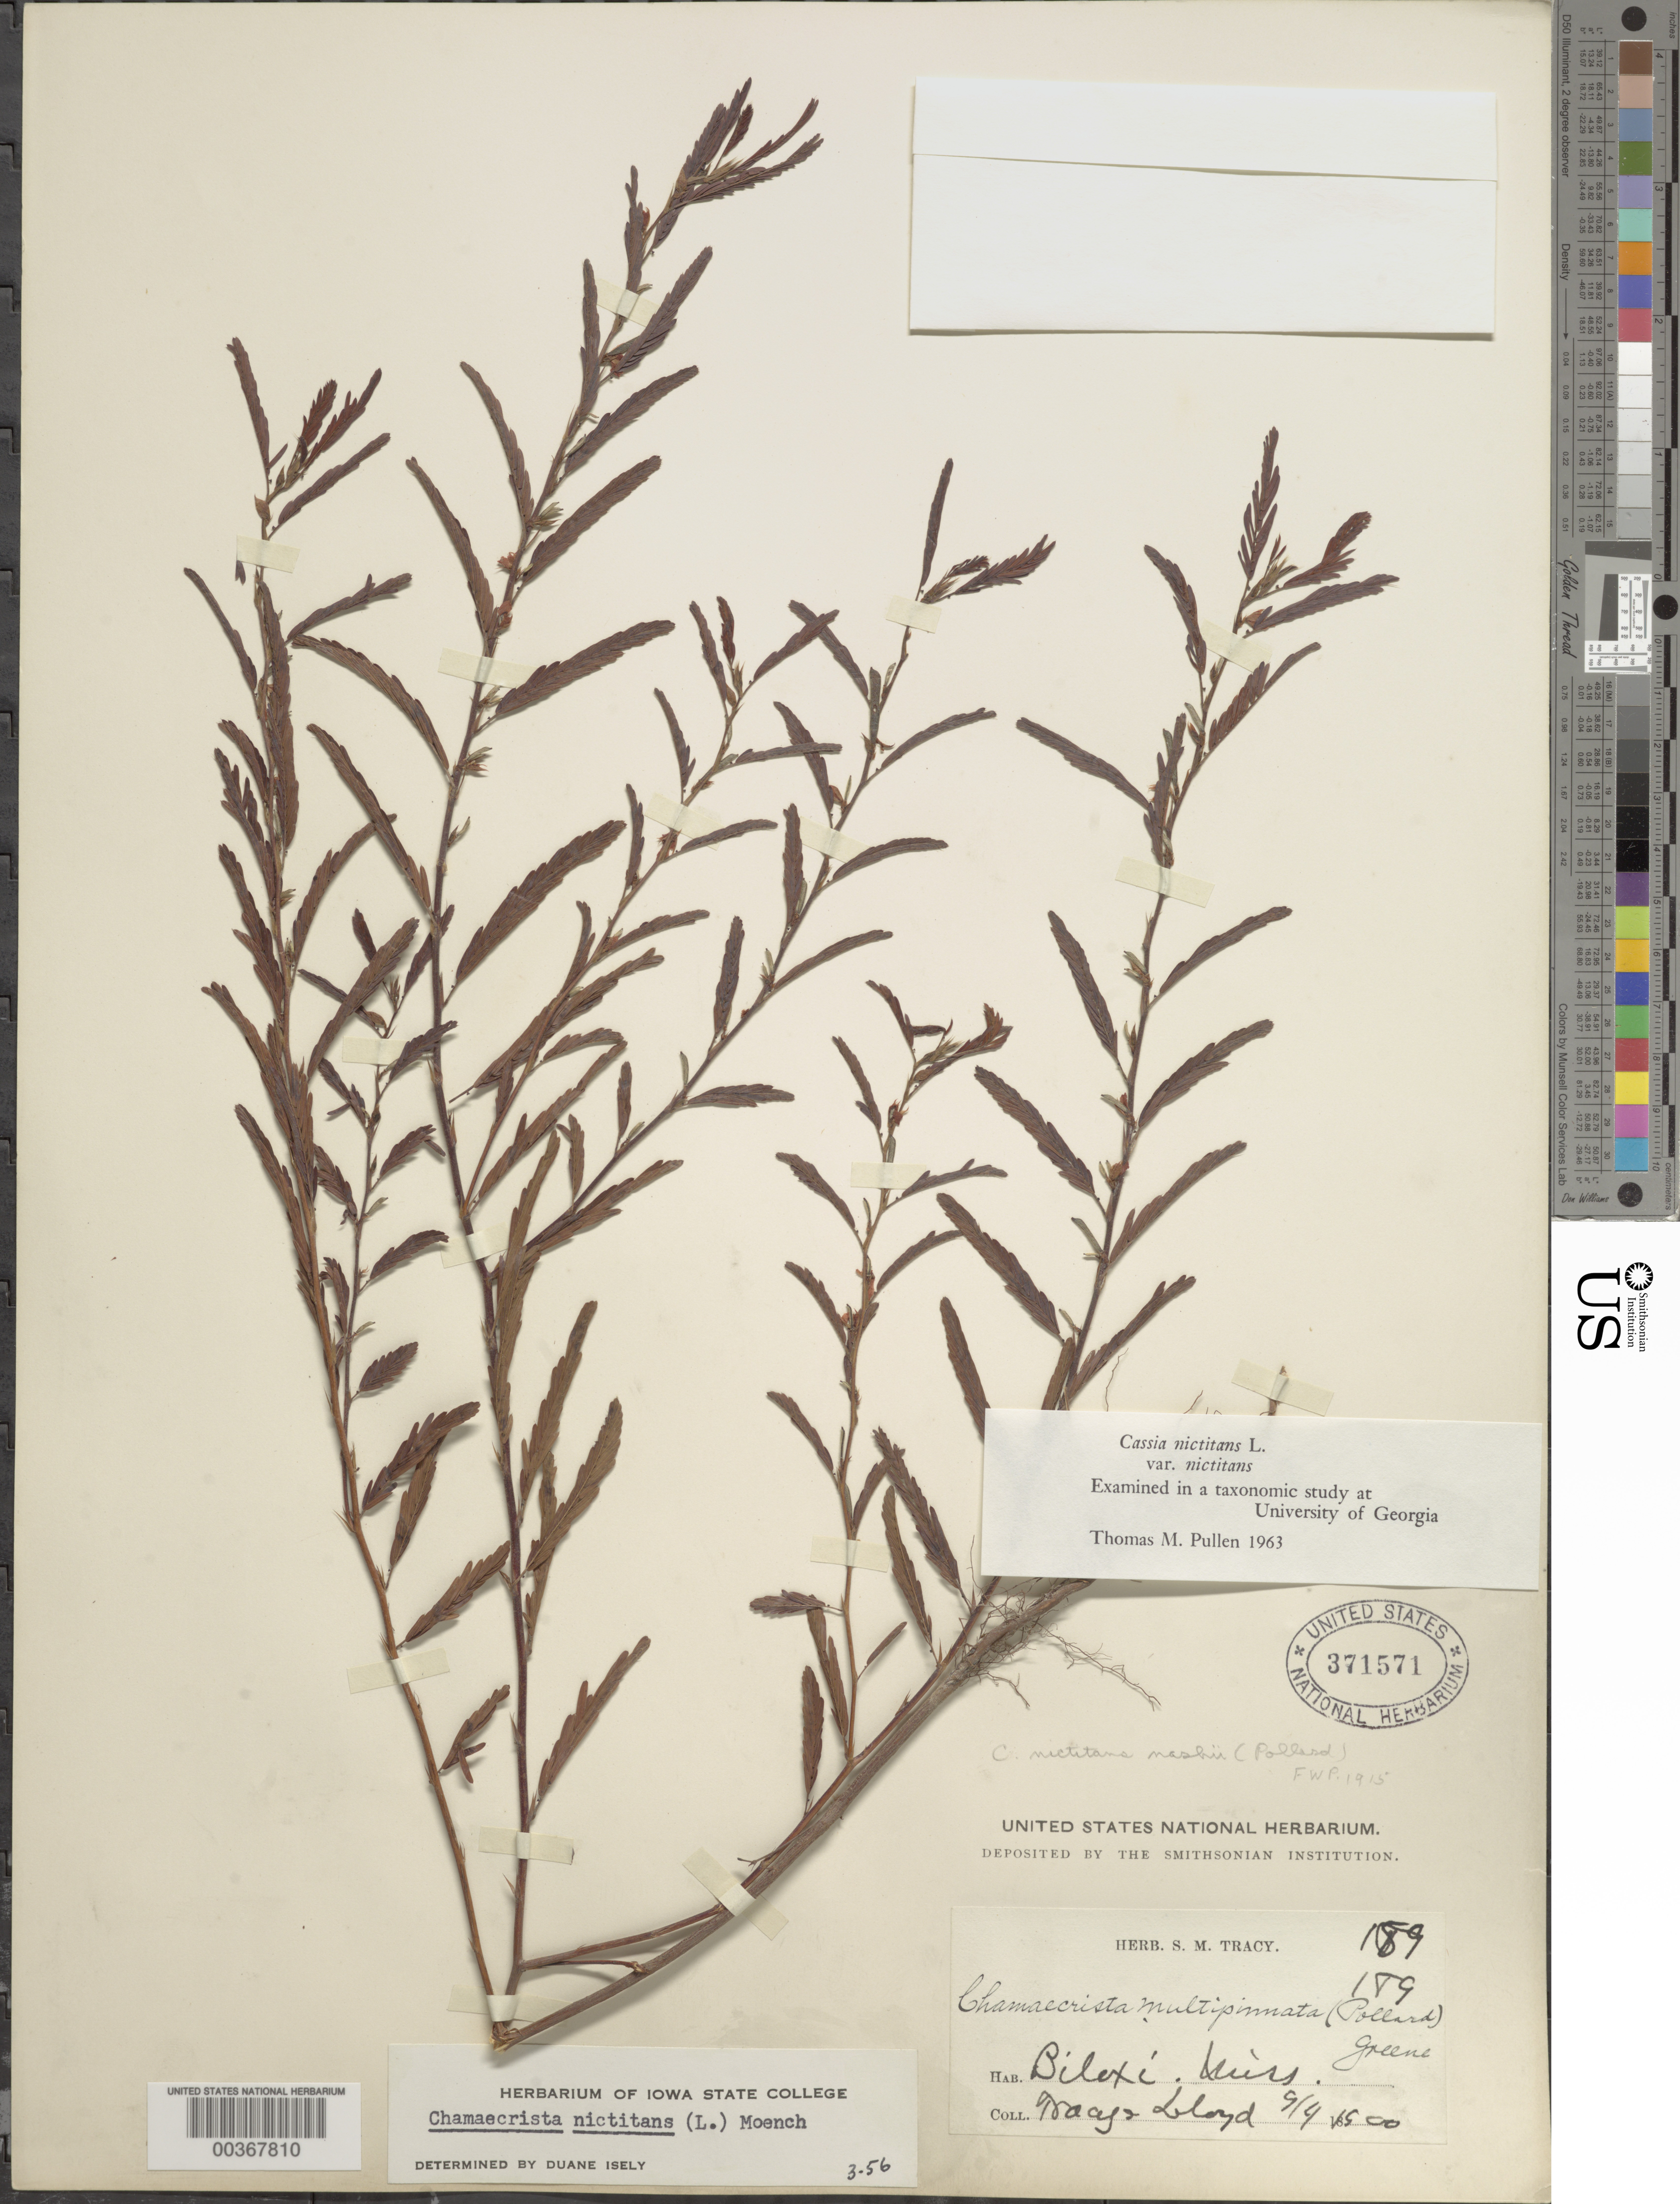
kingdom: Plantae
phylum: Tracheophyta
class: Magnoliopsida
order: Fabales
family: Fabaceae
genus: Chamaecrista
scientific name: Chamaecrista nictitans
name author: (L.) Moench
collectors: S. M. Tracy & -- Lloyd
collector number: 189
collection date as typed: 04 Sep 1900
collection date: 1900-09-04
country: United States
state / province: Mississippi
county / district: Harrison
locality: Biloxi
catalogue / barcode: US 371571